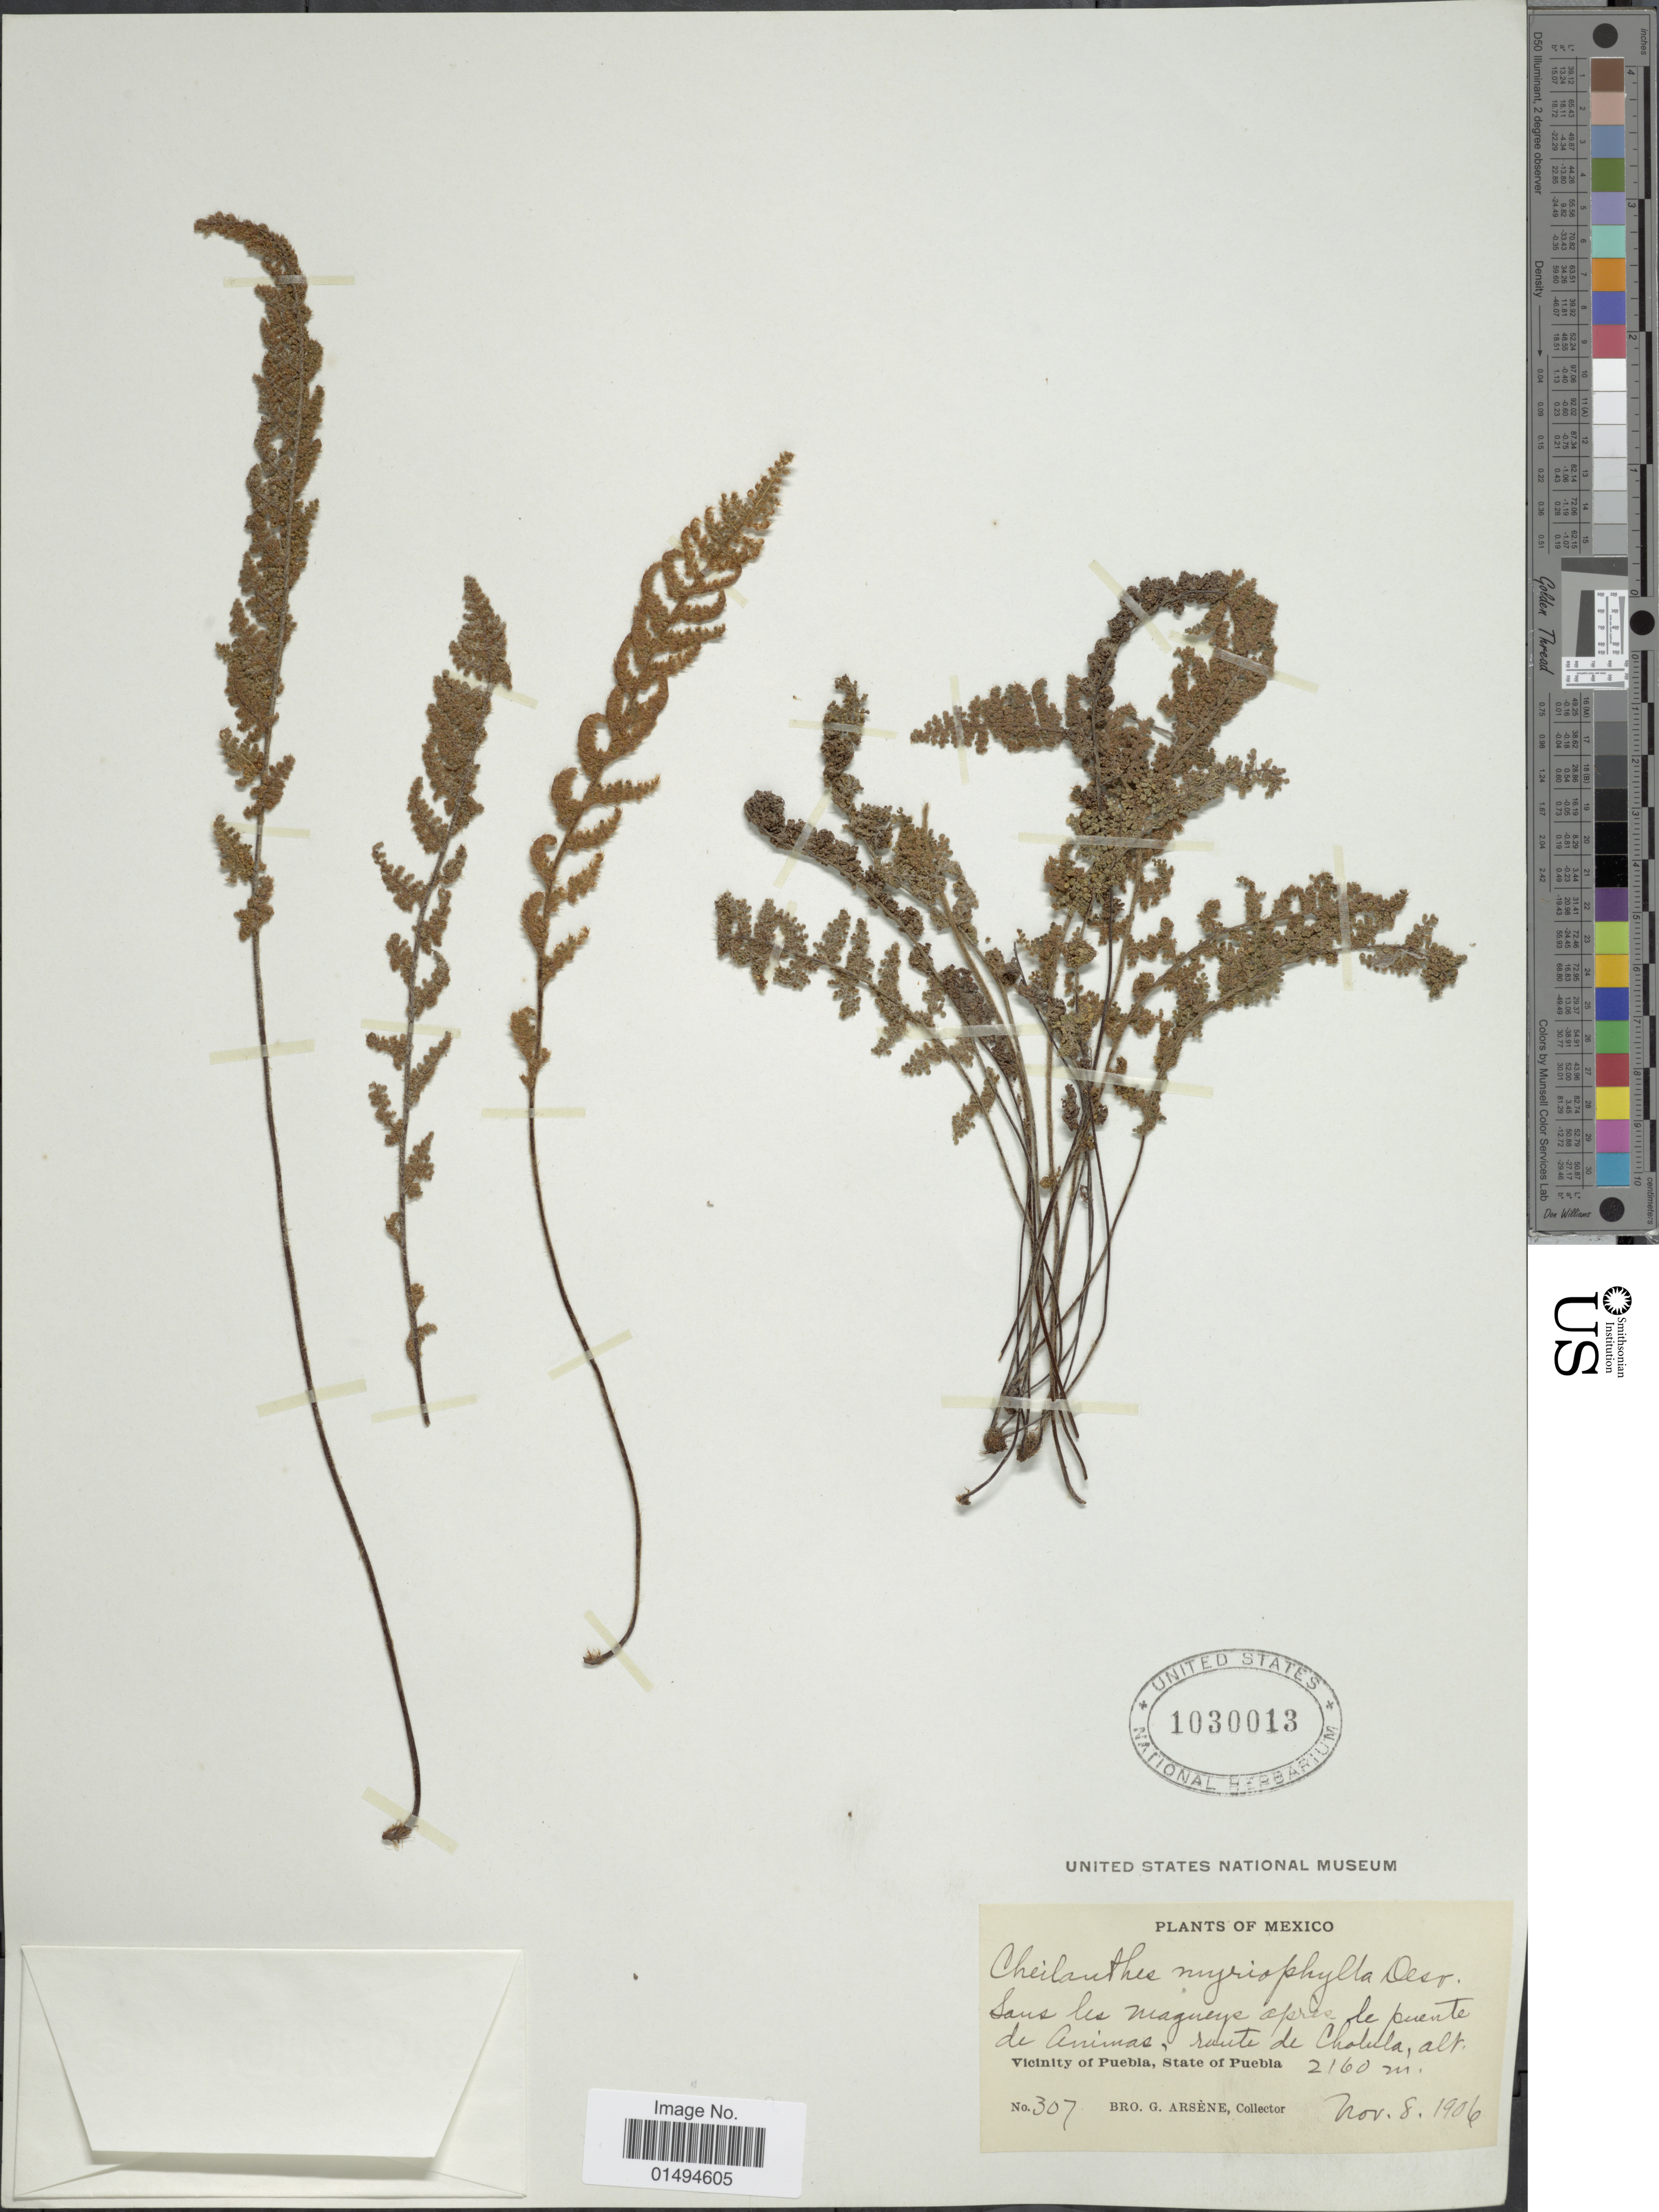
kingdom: Plantae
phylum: Tracheophyta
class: Polypodiopsida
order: Polypodiales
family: Pteridaceae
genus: Myriopteris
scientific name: Myriopteris myriophylla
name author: (Desv.) J. Sm.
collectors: Bro. G. Arsène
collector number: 307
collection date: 1906-11-08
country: Mexico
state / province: Puebla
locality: Saus les magneye apres le puente de Animas, route de Cholula, Vicinity of Puebla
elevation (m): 2160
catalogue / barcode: US 1030013